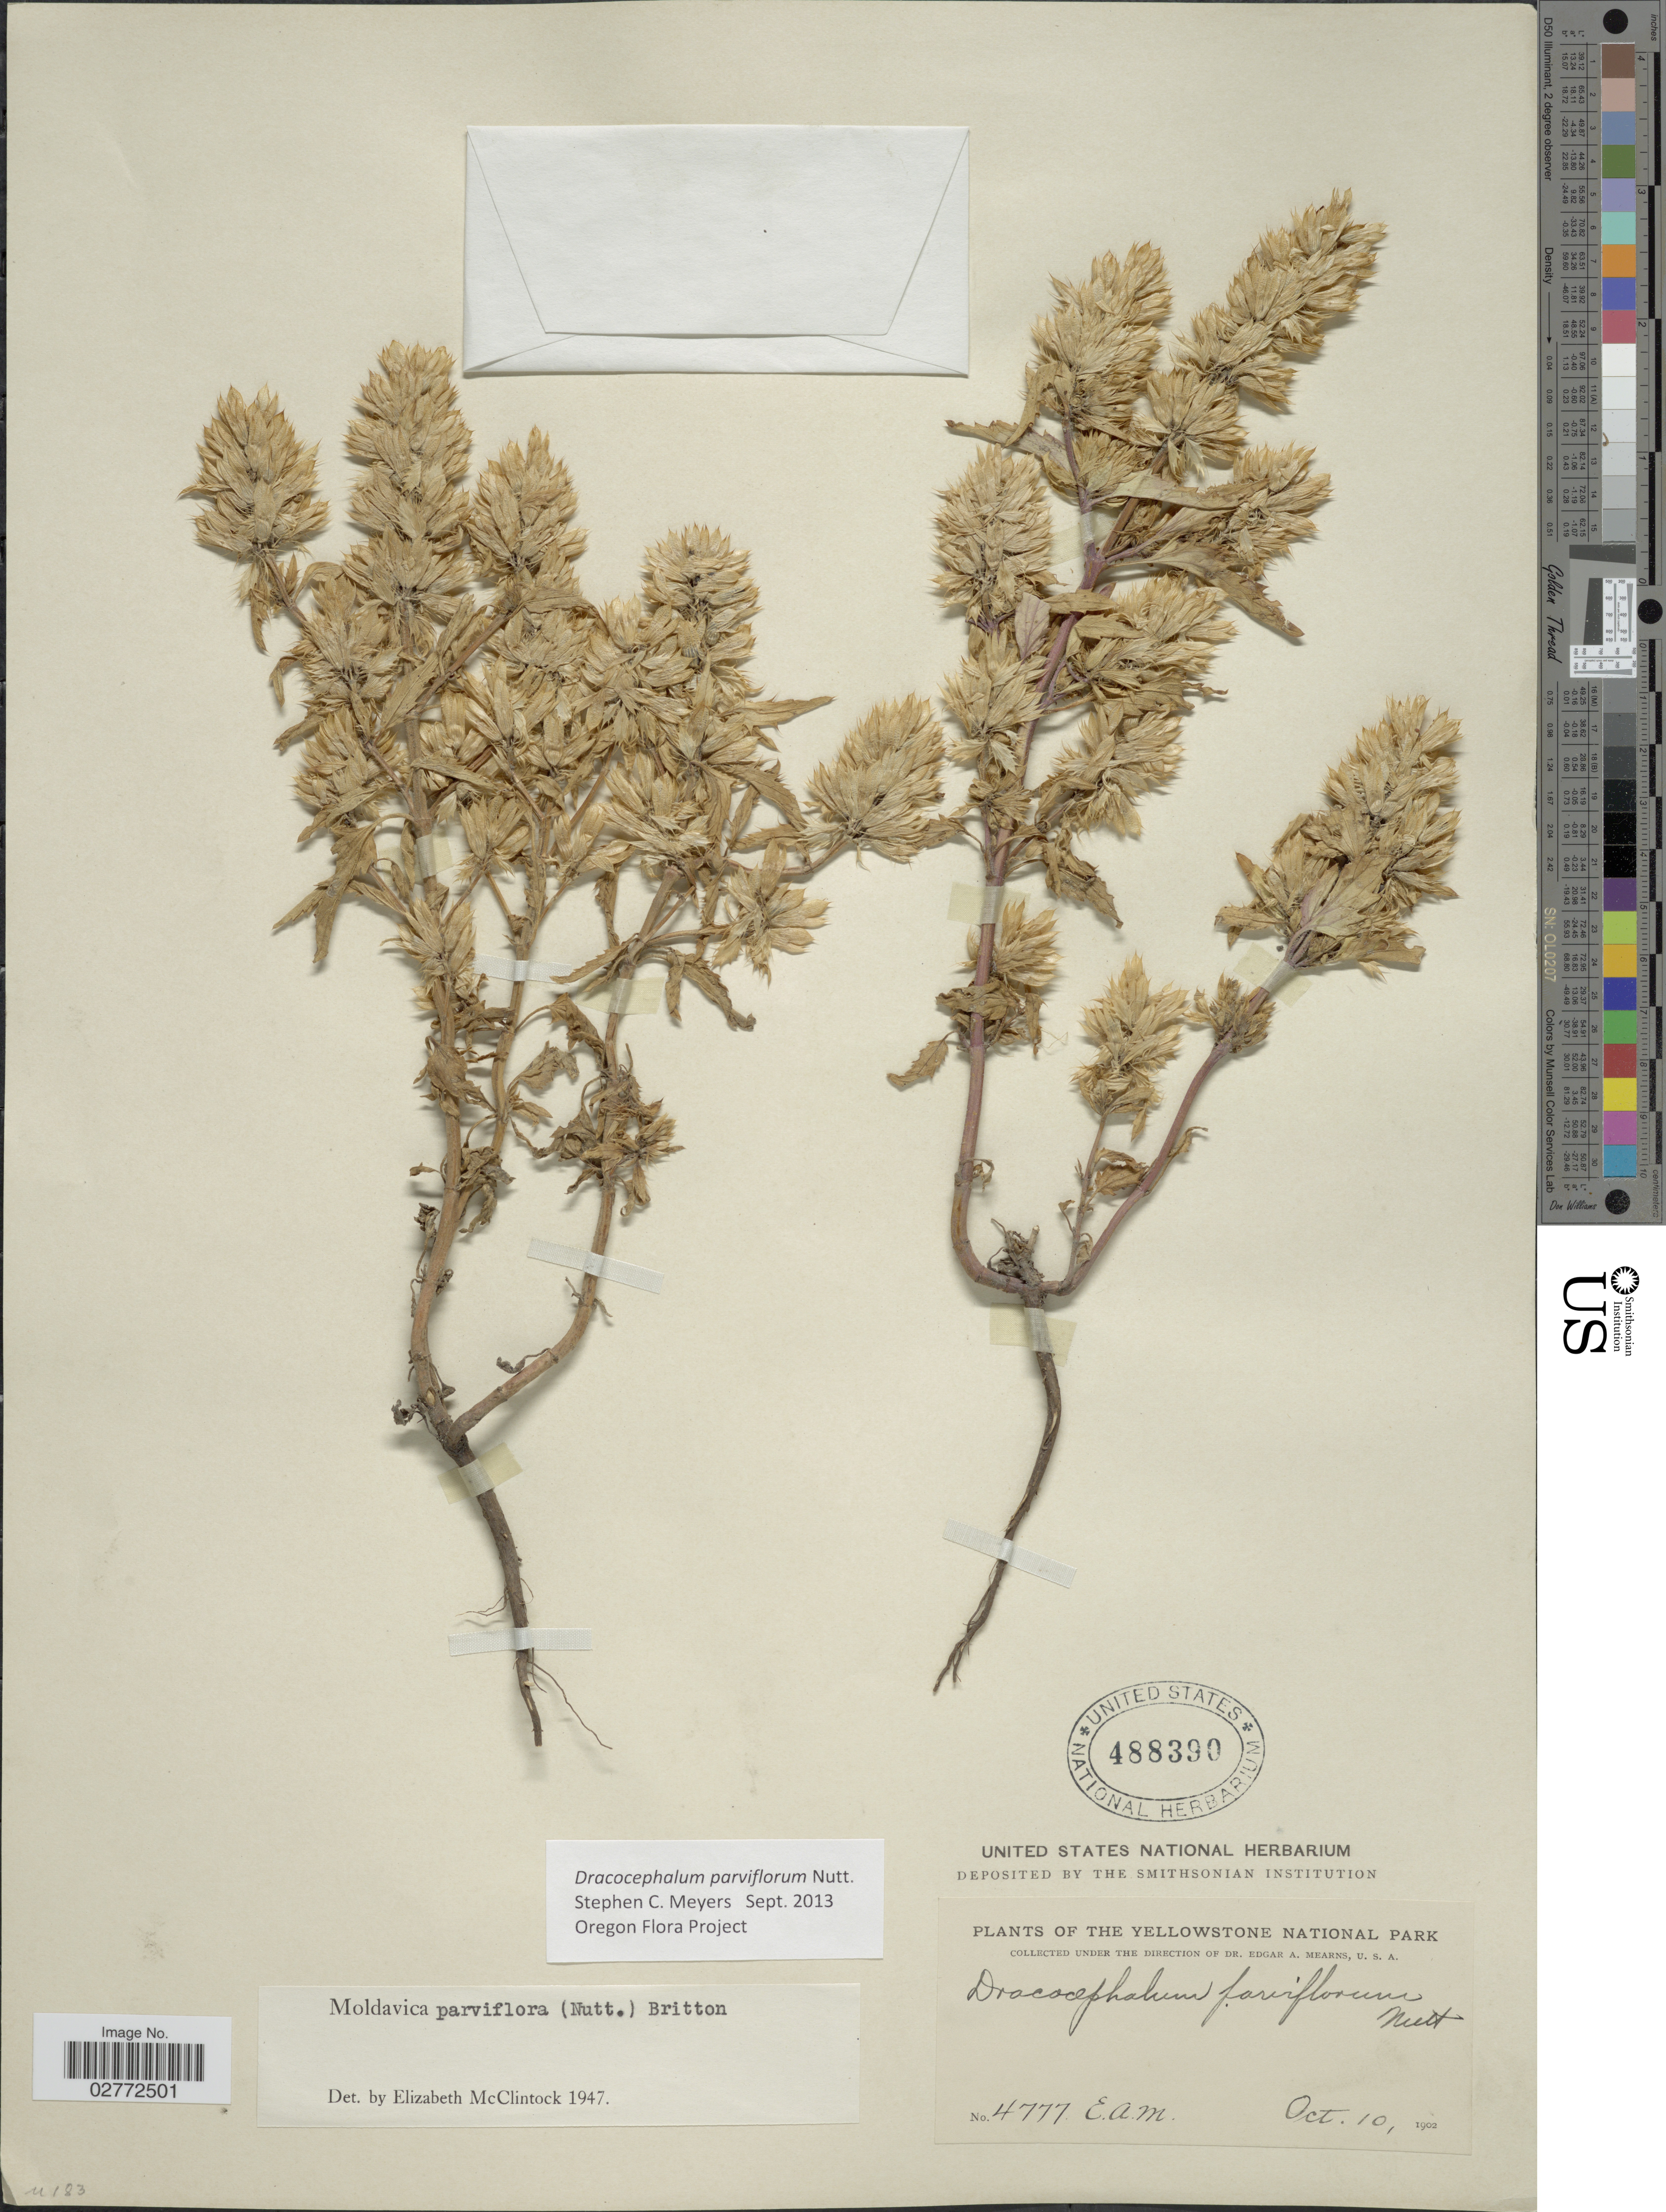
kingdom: Plantae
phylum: Tracheophyta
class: Magnoliopsida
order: Lamiales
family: Lamiaceae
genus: Dracocephalum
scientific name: Dracocephalum parviflorum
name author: Nutt.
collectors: E. A. Mearns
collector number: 4777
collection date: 1902-10-10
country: United States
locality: The Yellowstone National Park.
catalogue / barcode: US 488390